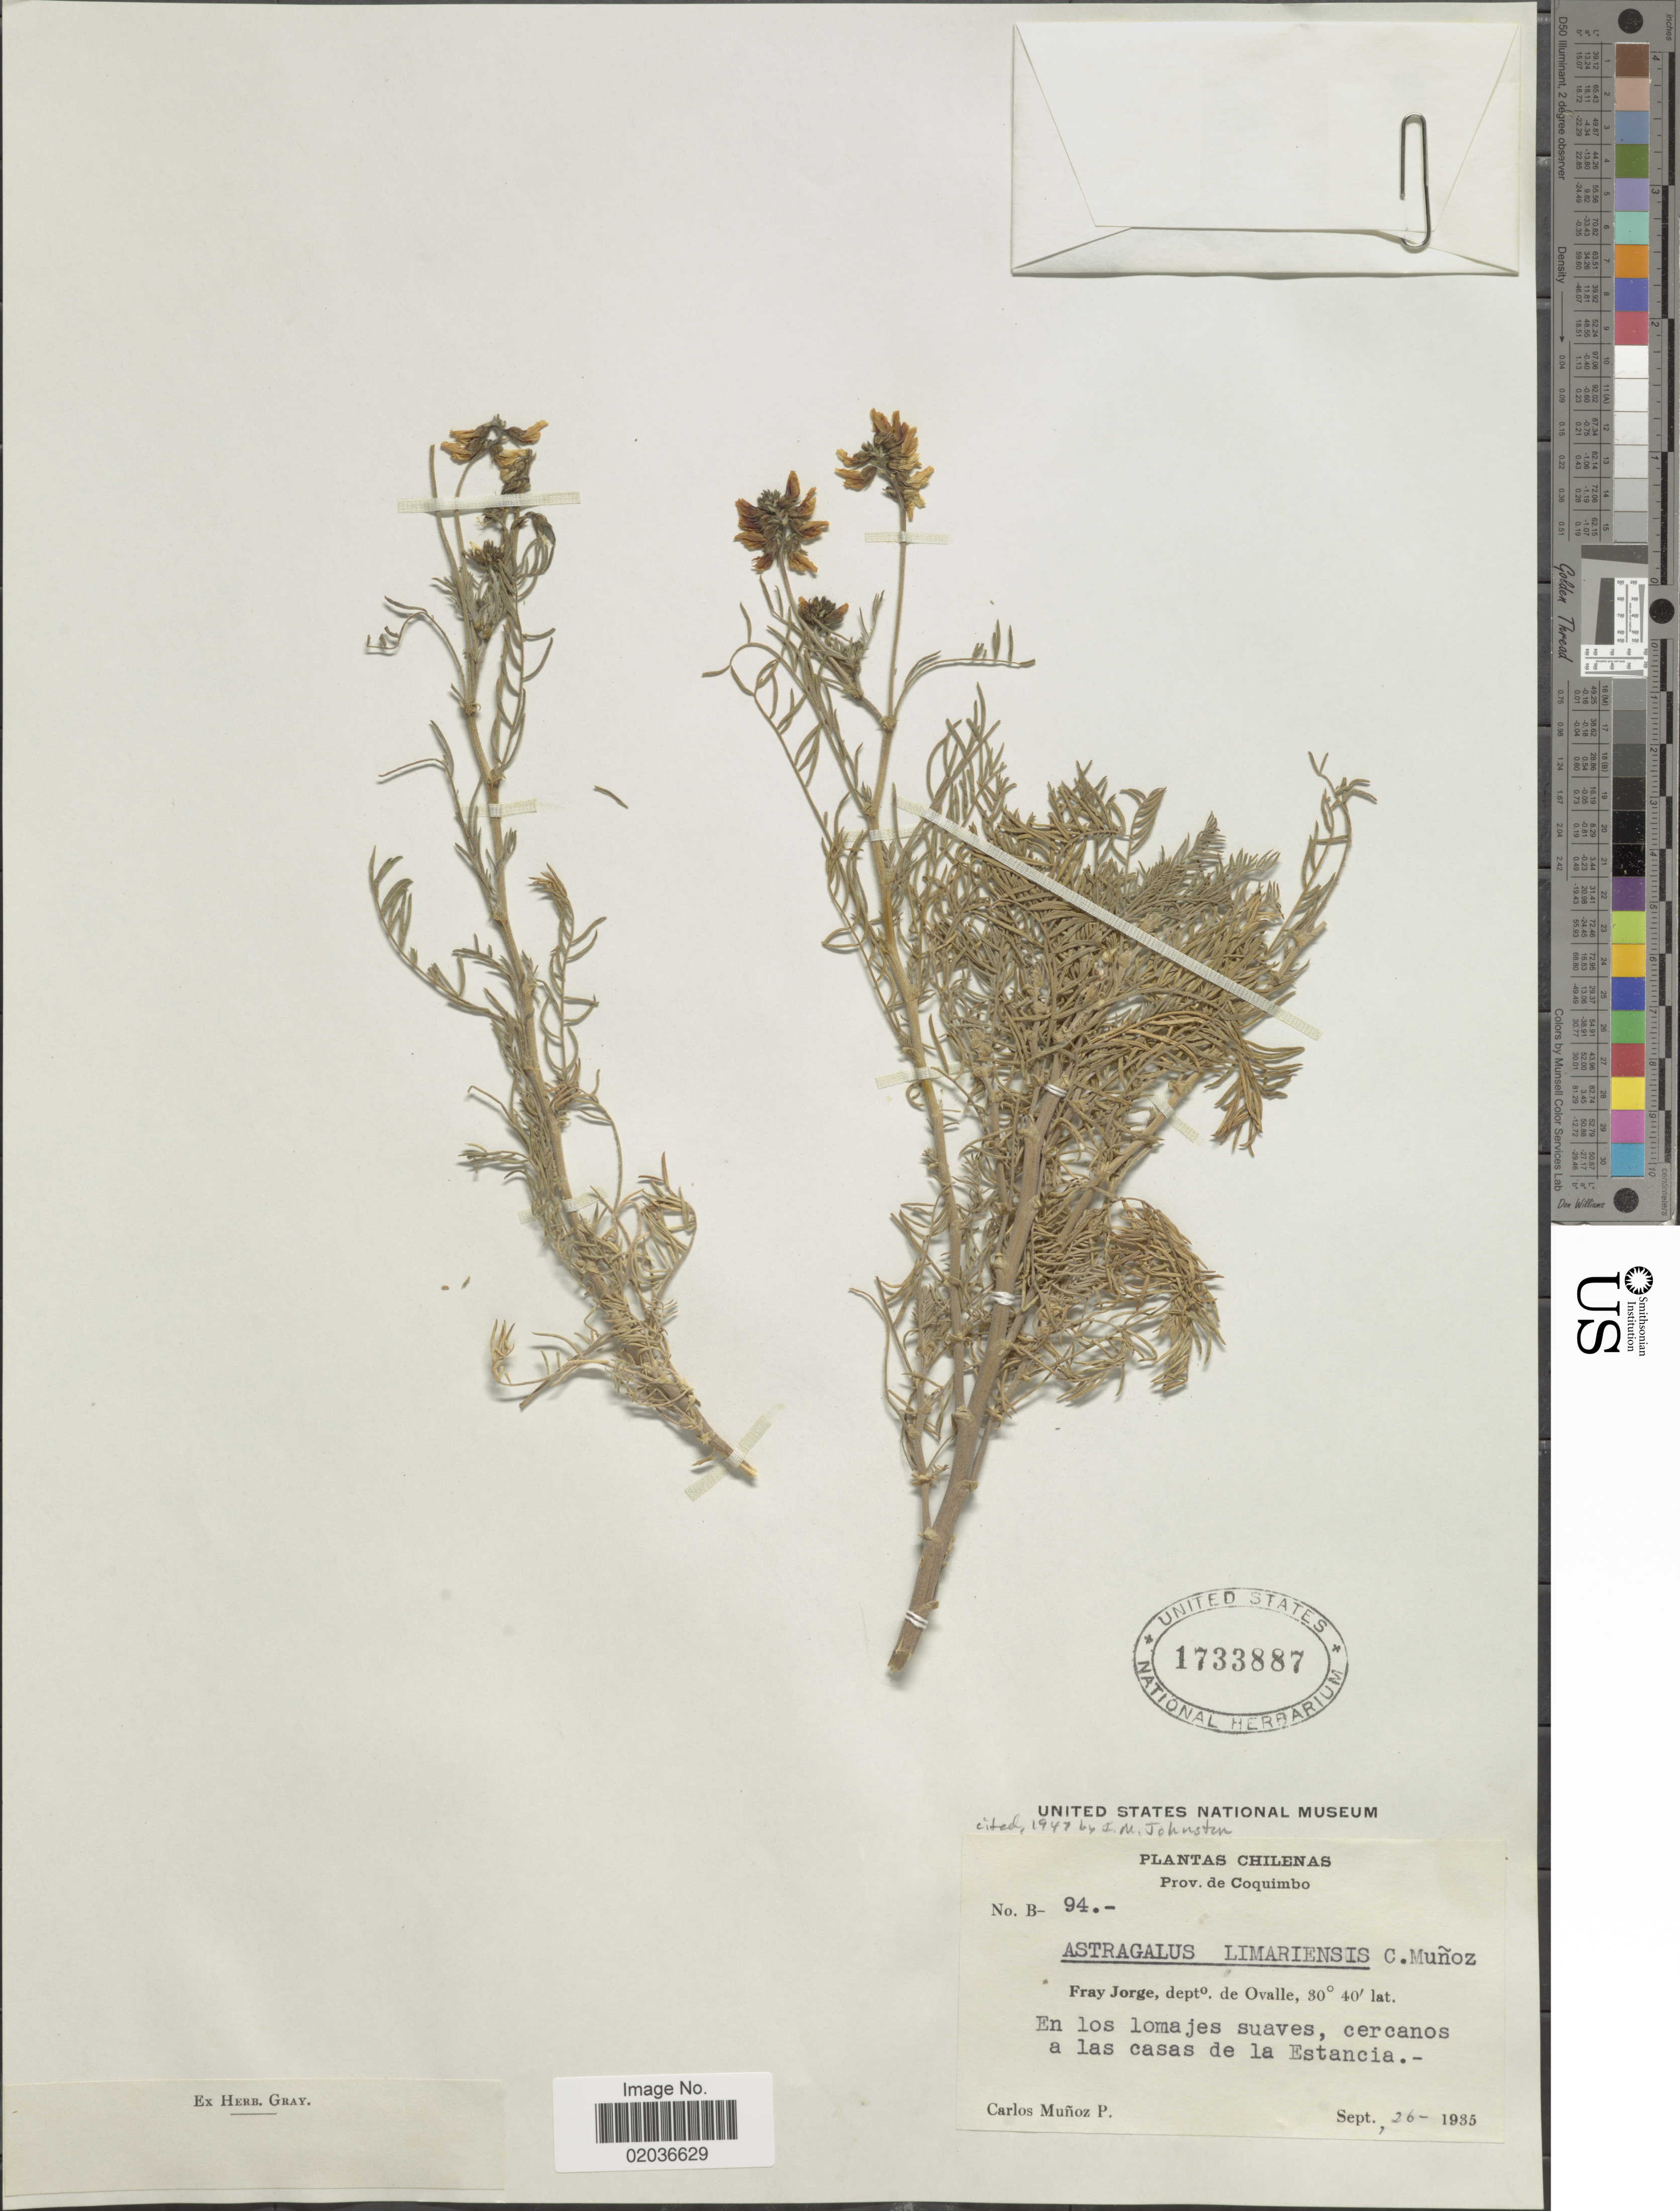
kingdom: Plantae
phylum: Tracheophyta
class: Magnoliopsida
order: Fabales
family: Fabaceae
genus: Astragalus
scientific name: Astragalus limariensis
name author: Munoz P.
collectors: C. Munoz P.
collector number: B-94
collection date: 1935-09-26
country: Chile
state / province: Coquimbo (IV)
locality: Prov. de Coquimbo. Fray Jorge, depto. de Ovalle. En los lomajes suaves, cercanos a las casas de la Estancia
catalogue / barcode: US 1733887